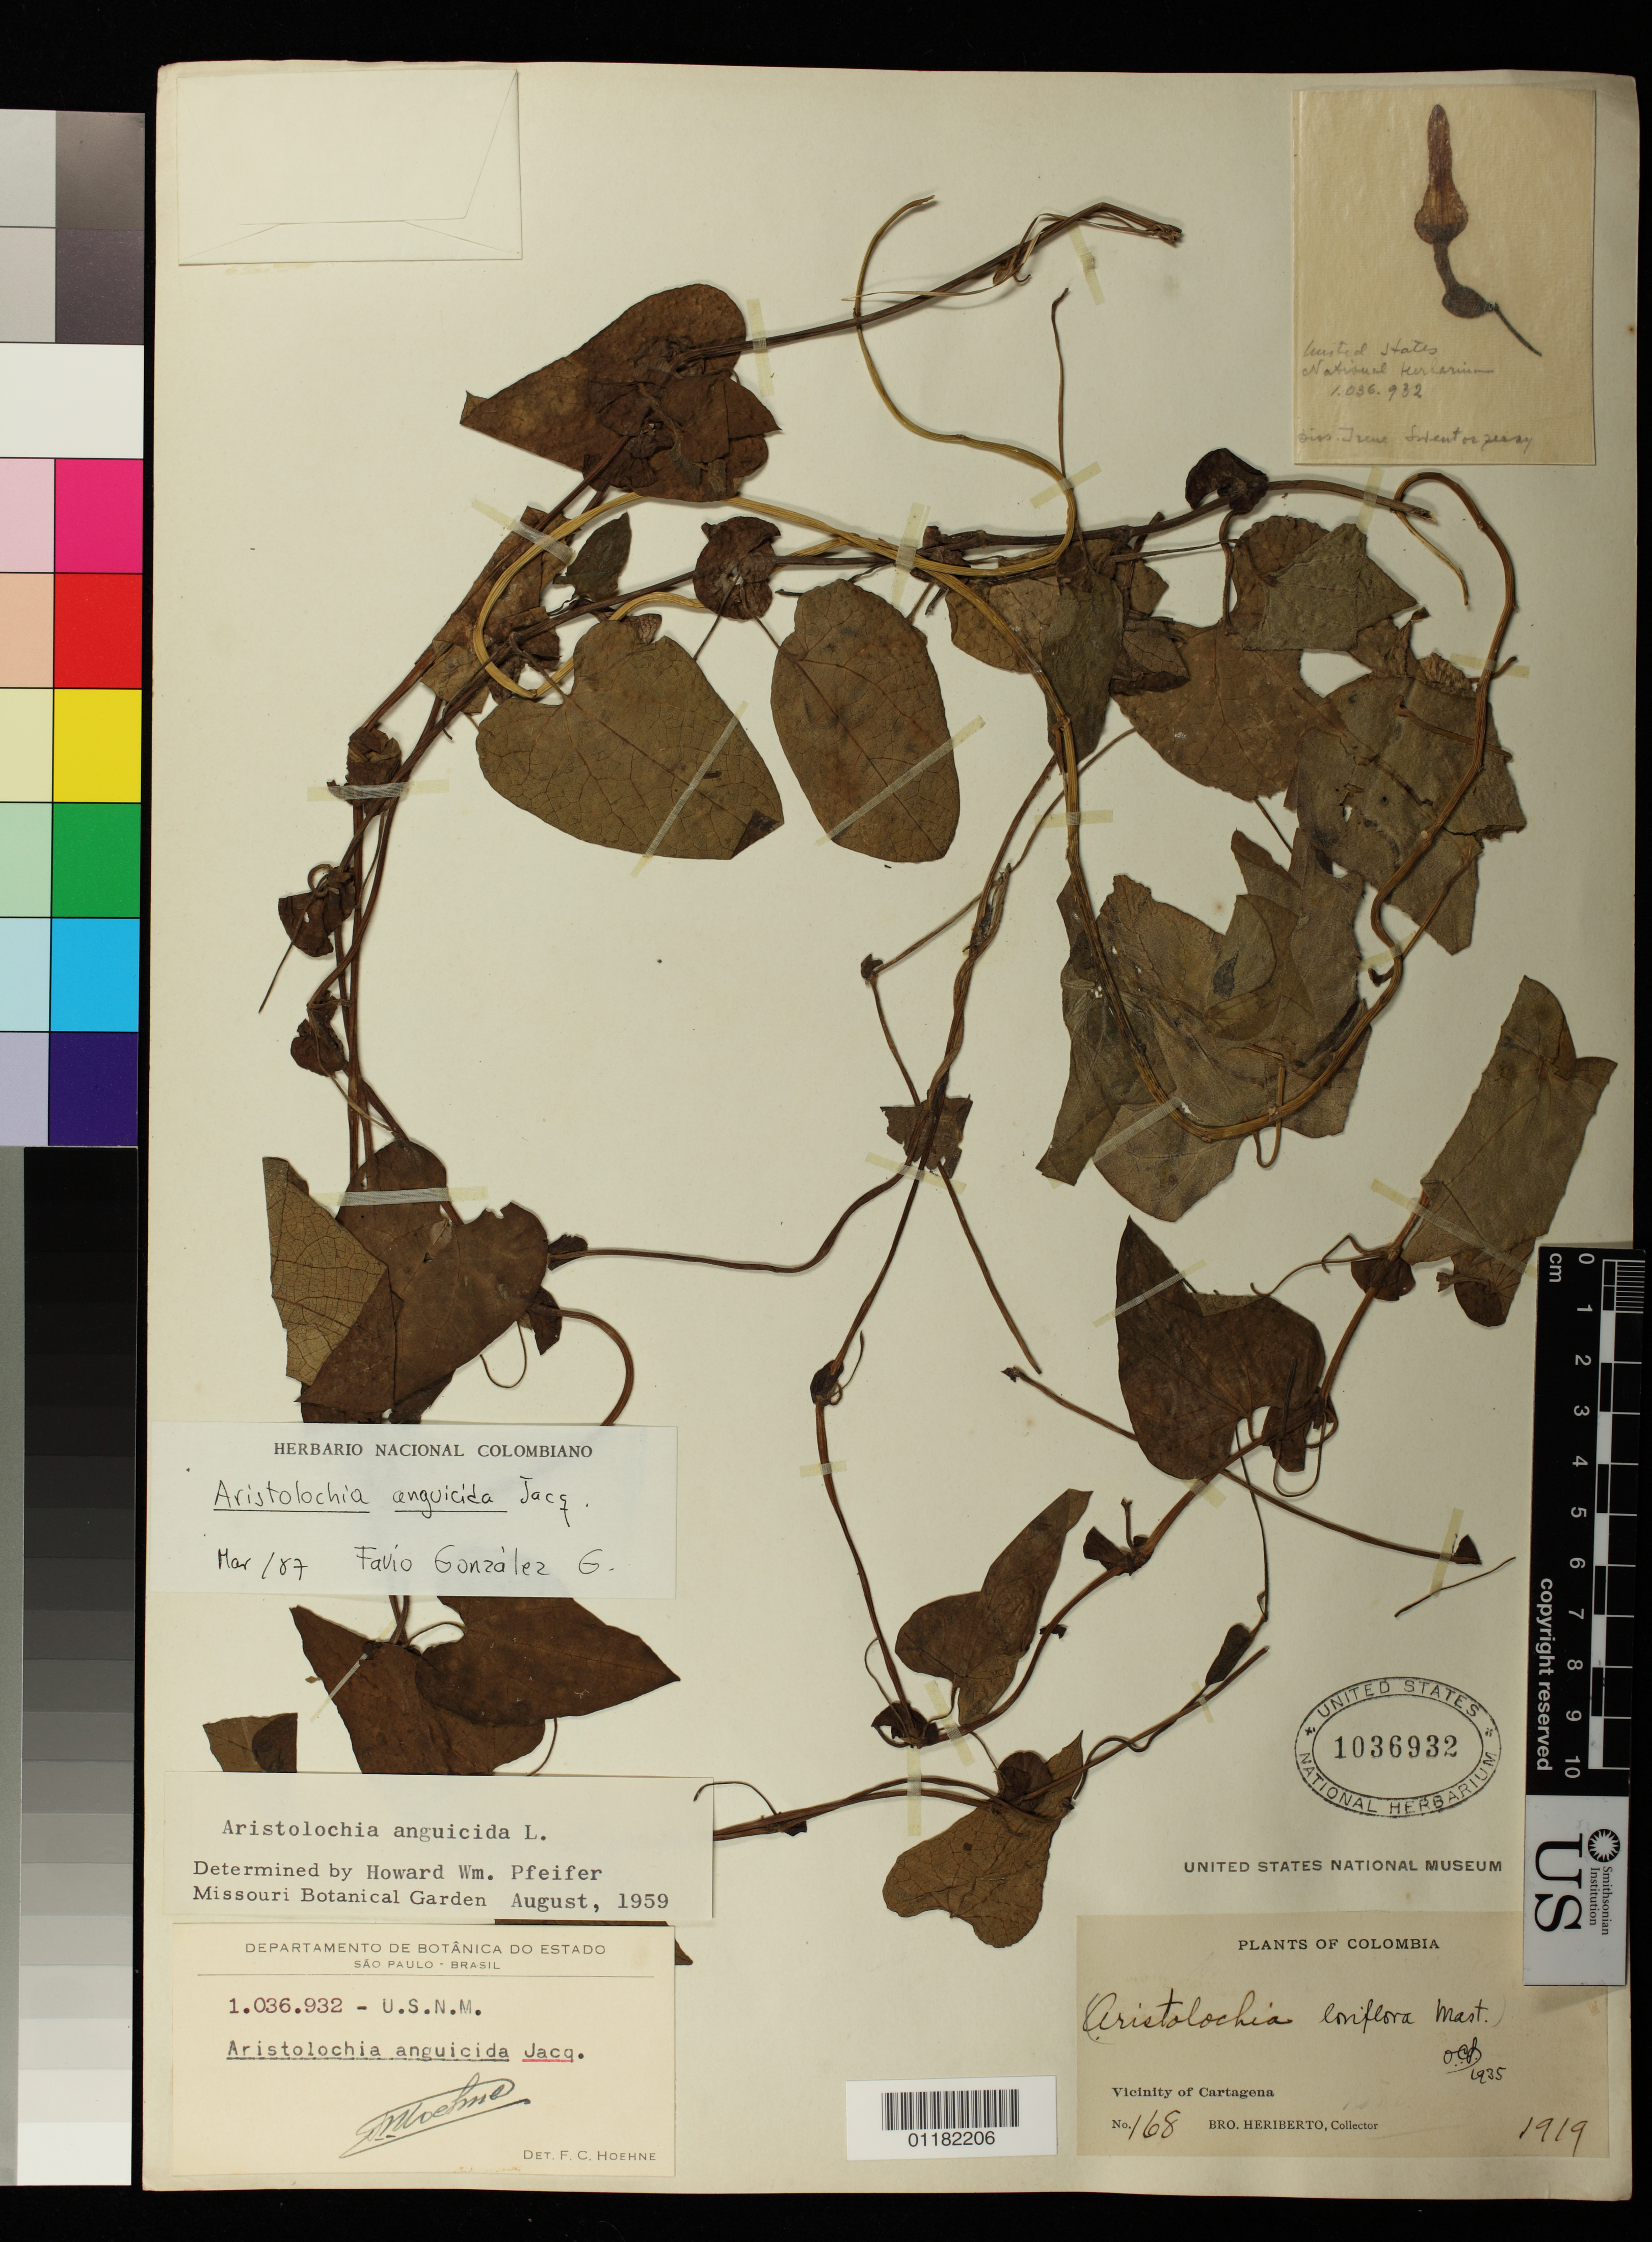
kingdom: Plantae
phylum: Tracheophyta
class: Magnoliopsida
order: Piperales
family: Aristolochiaceae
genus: Aristolochia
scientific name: Aristolochia anguicida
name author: Jacq.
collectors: B. Heriberto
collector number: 168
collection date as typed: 1919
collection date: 1919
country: Colombia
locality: Vicinity of Cartagena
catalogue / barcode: US 1036932